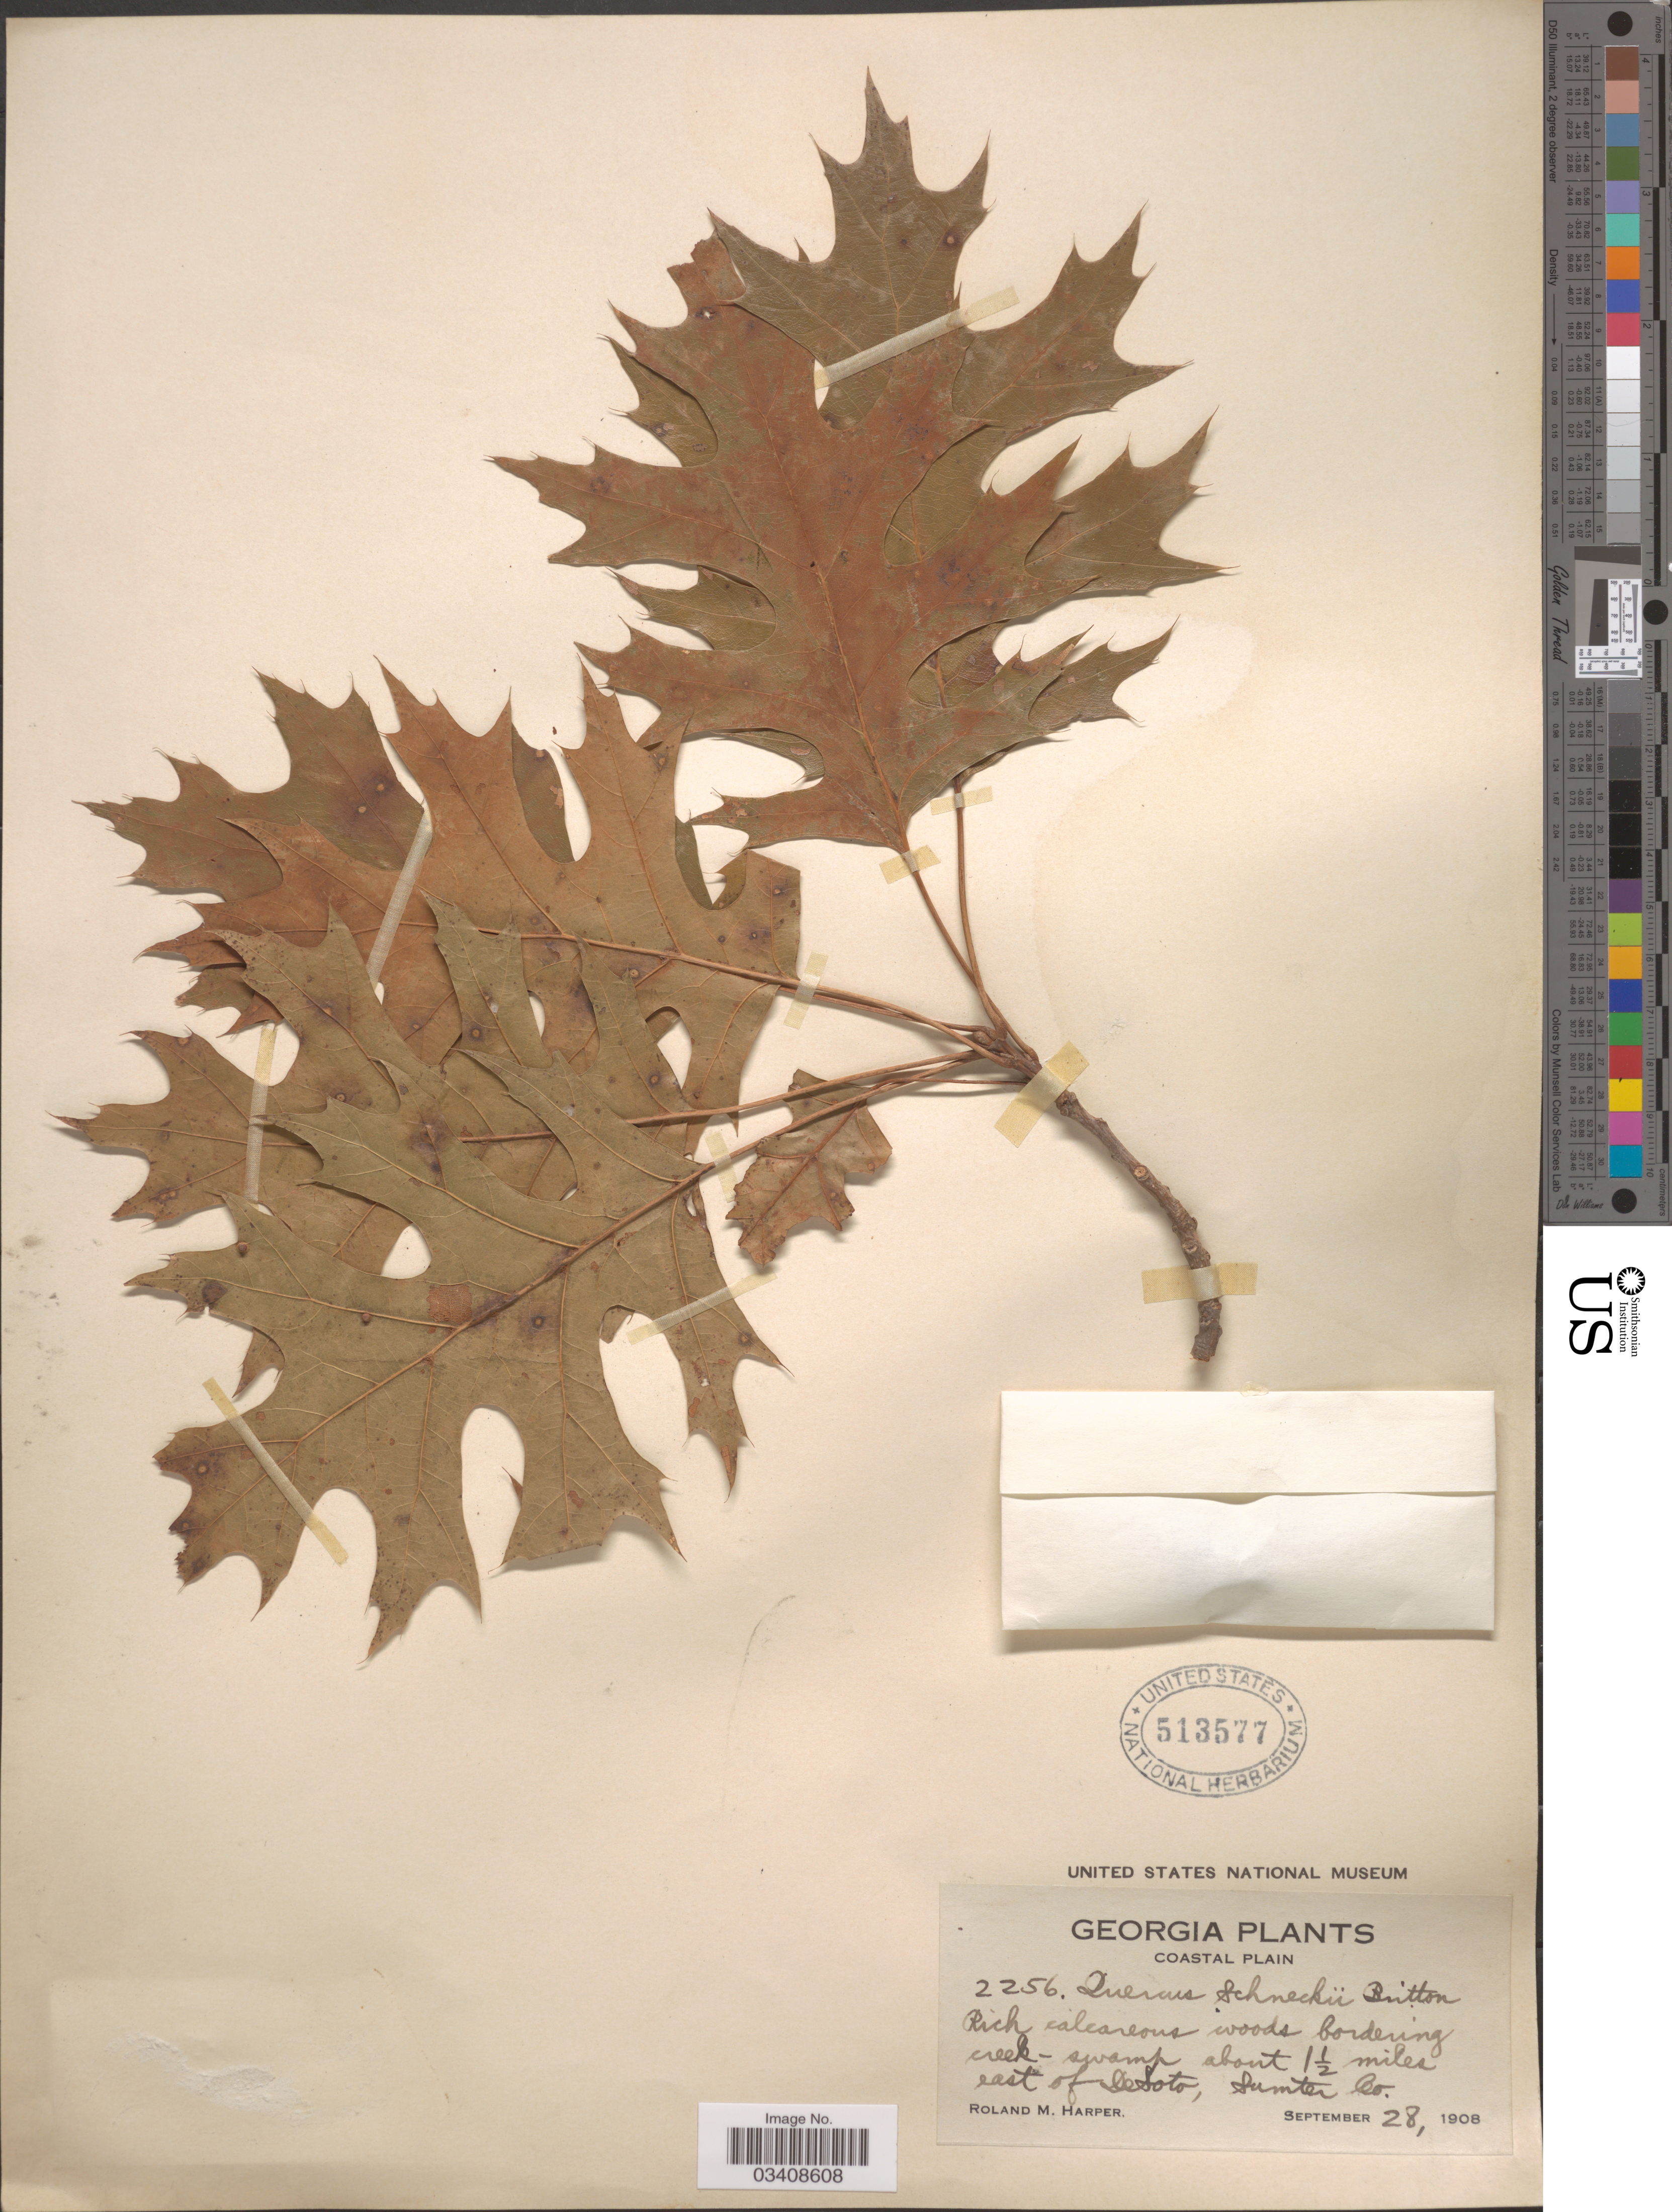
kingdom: Plantae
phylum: Tracheophyta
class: Magnoliopsida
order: Fagales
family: Fagaceae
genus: Quercus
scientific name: Quercus shumardii var. schneckii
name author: (Britton) Sarg.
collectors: R. M. Harper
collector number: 2256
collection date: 1908-09-28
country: United States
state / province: Georgia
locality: Coastal Plain. About 1½ miles east of Desoto, Sumter Co.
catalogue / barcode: US 513577